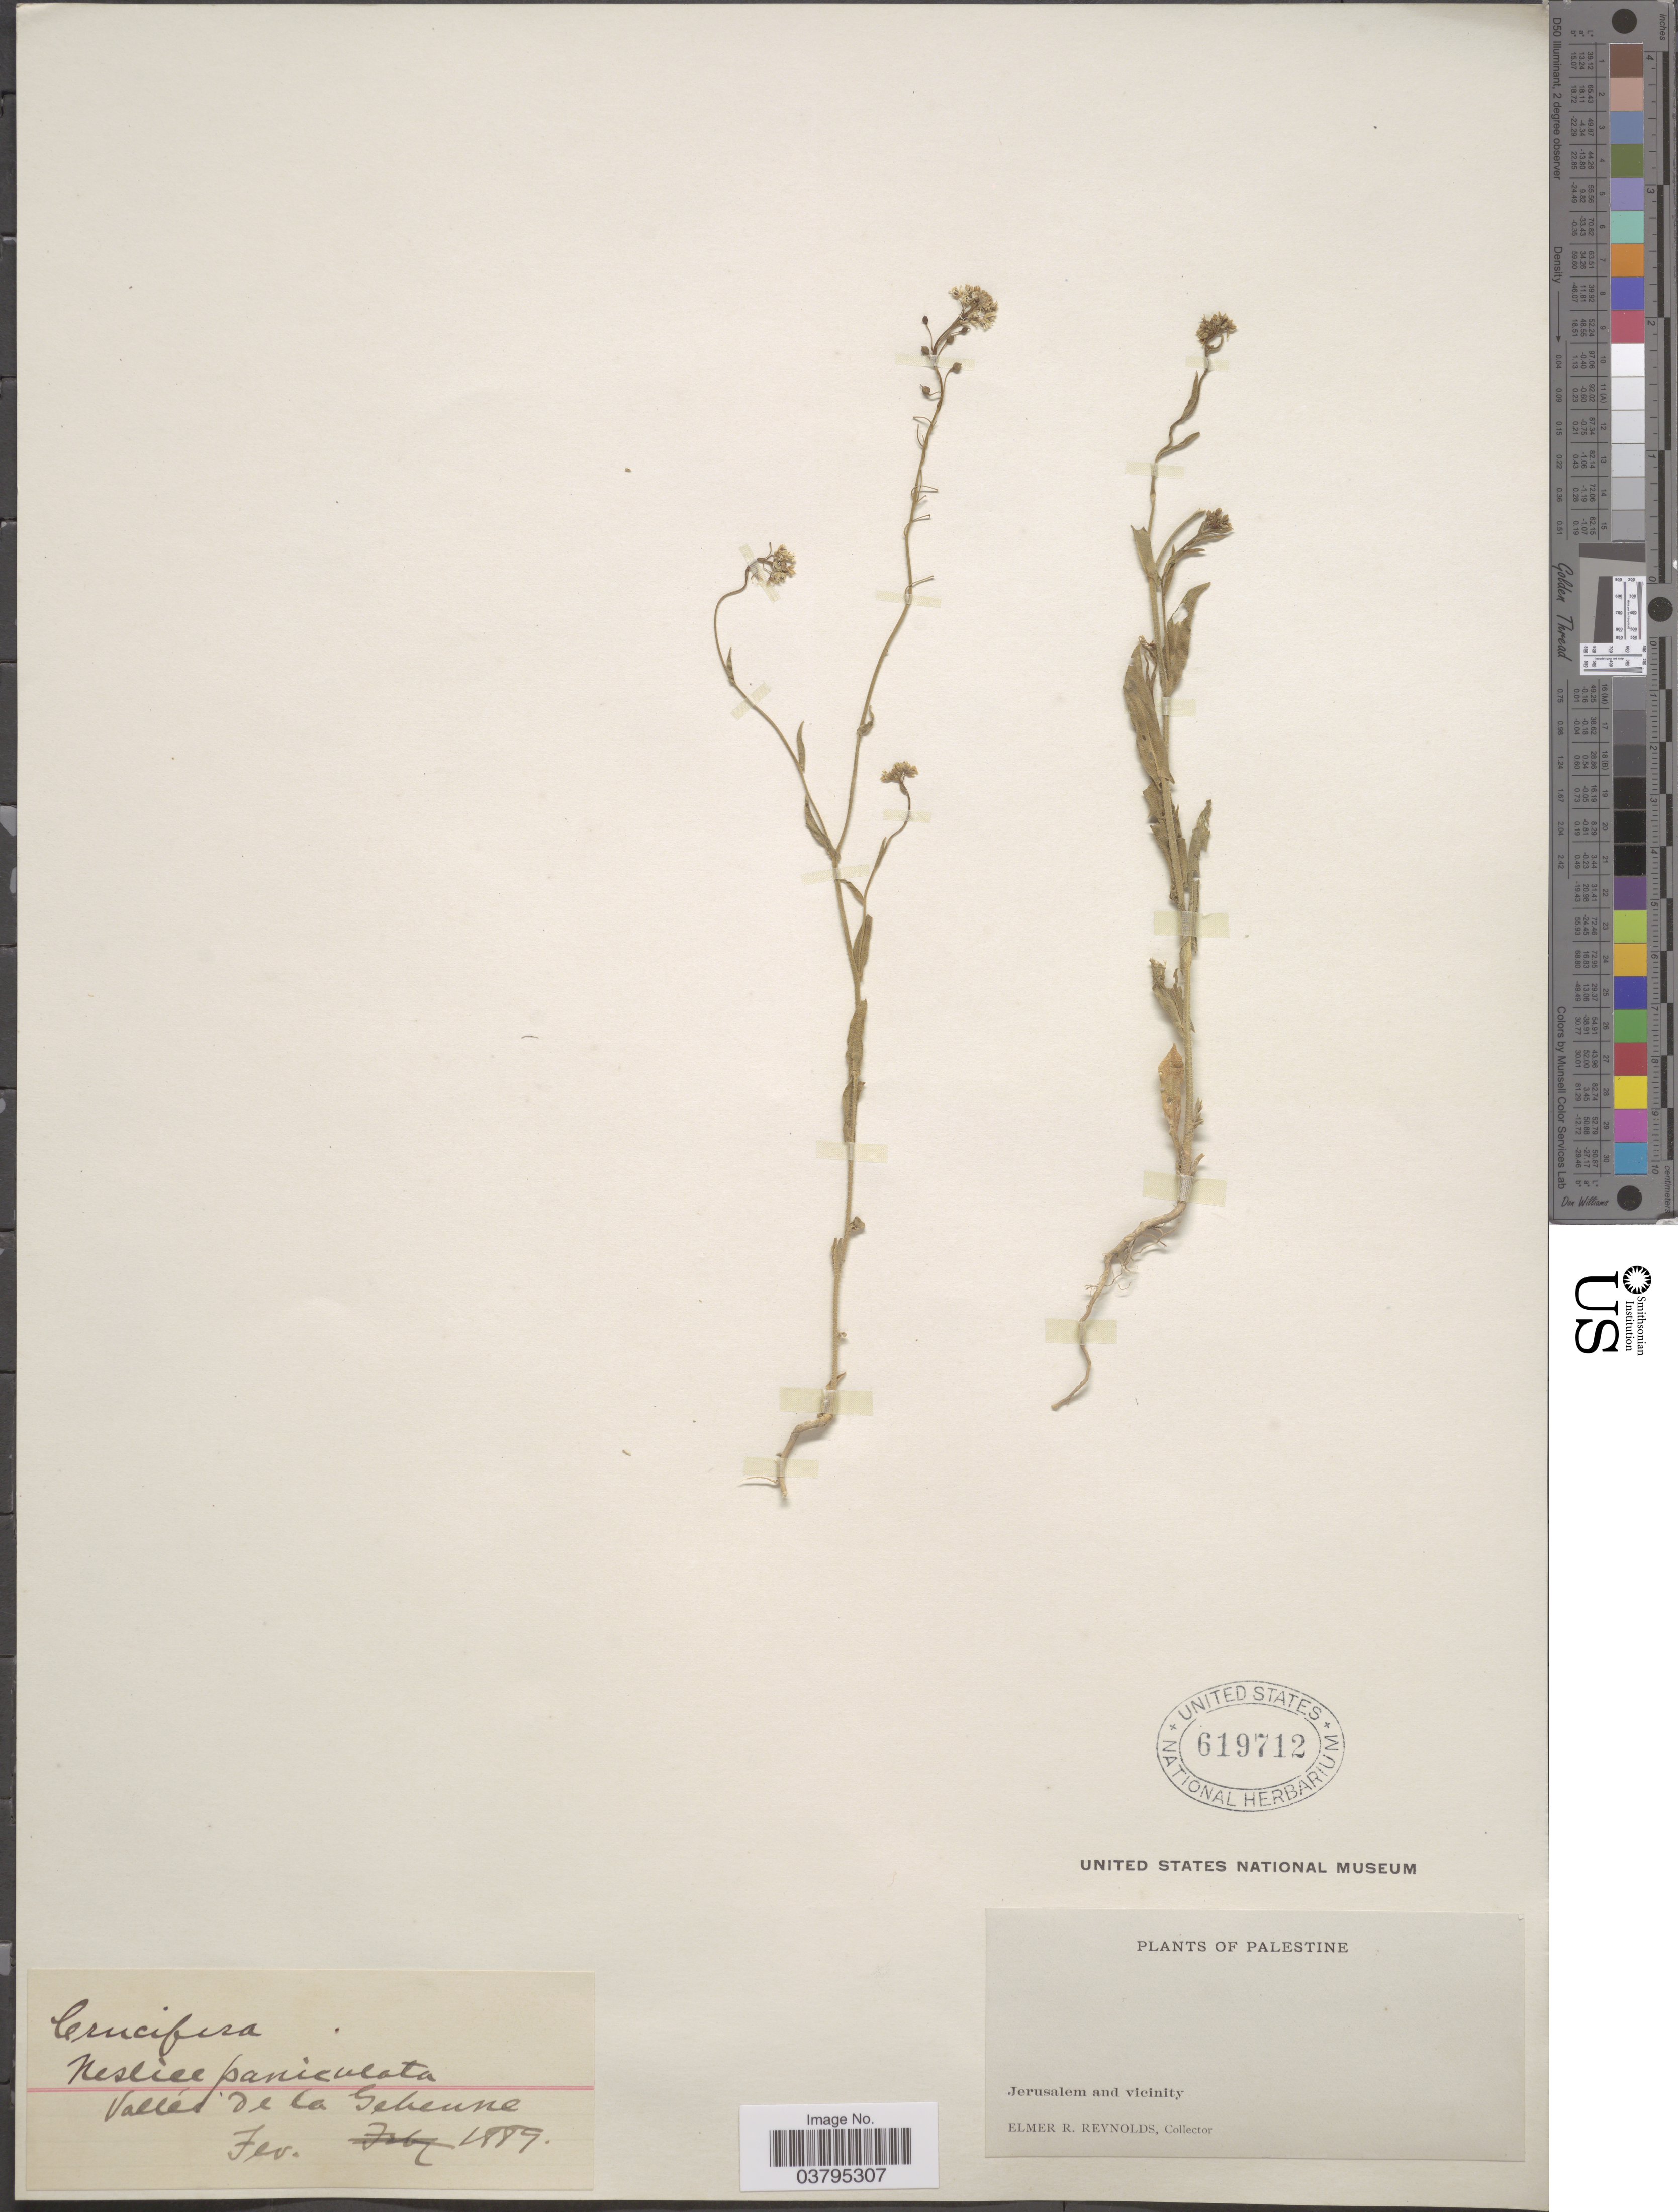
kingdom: Plantae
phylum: Tracheophyta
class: Magnoliopsida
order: Brassicales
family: Brassicaceae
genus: Neslia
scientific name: Neslia paniculata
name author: (L.) Desv.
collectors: E. Reynolds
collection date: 1889-02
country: Israel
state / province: Jerusalem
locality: Palestine. Jerusalem and vicinity. Vallée de la Gehenne.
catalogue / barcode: US 619712